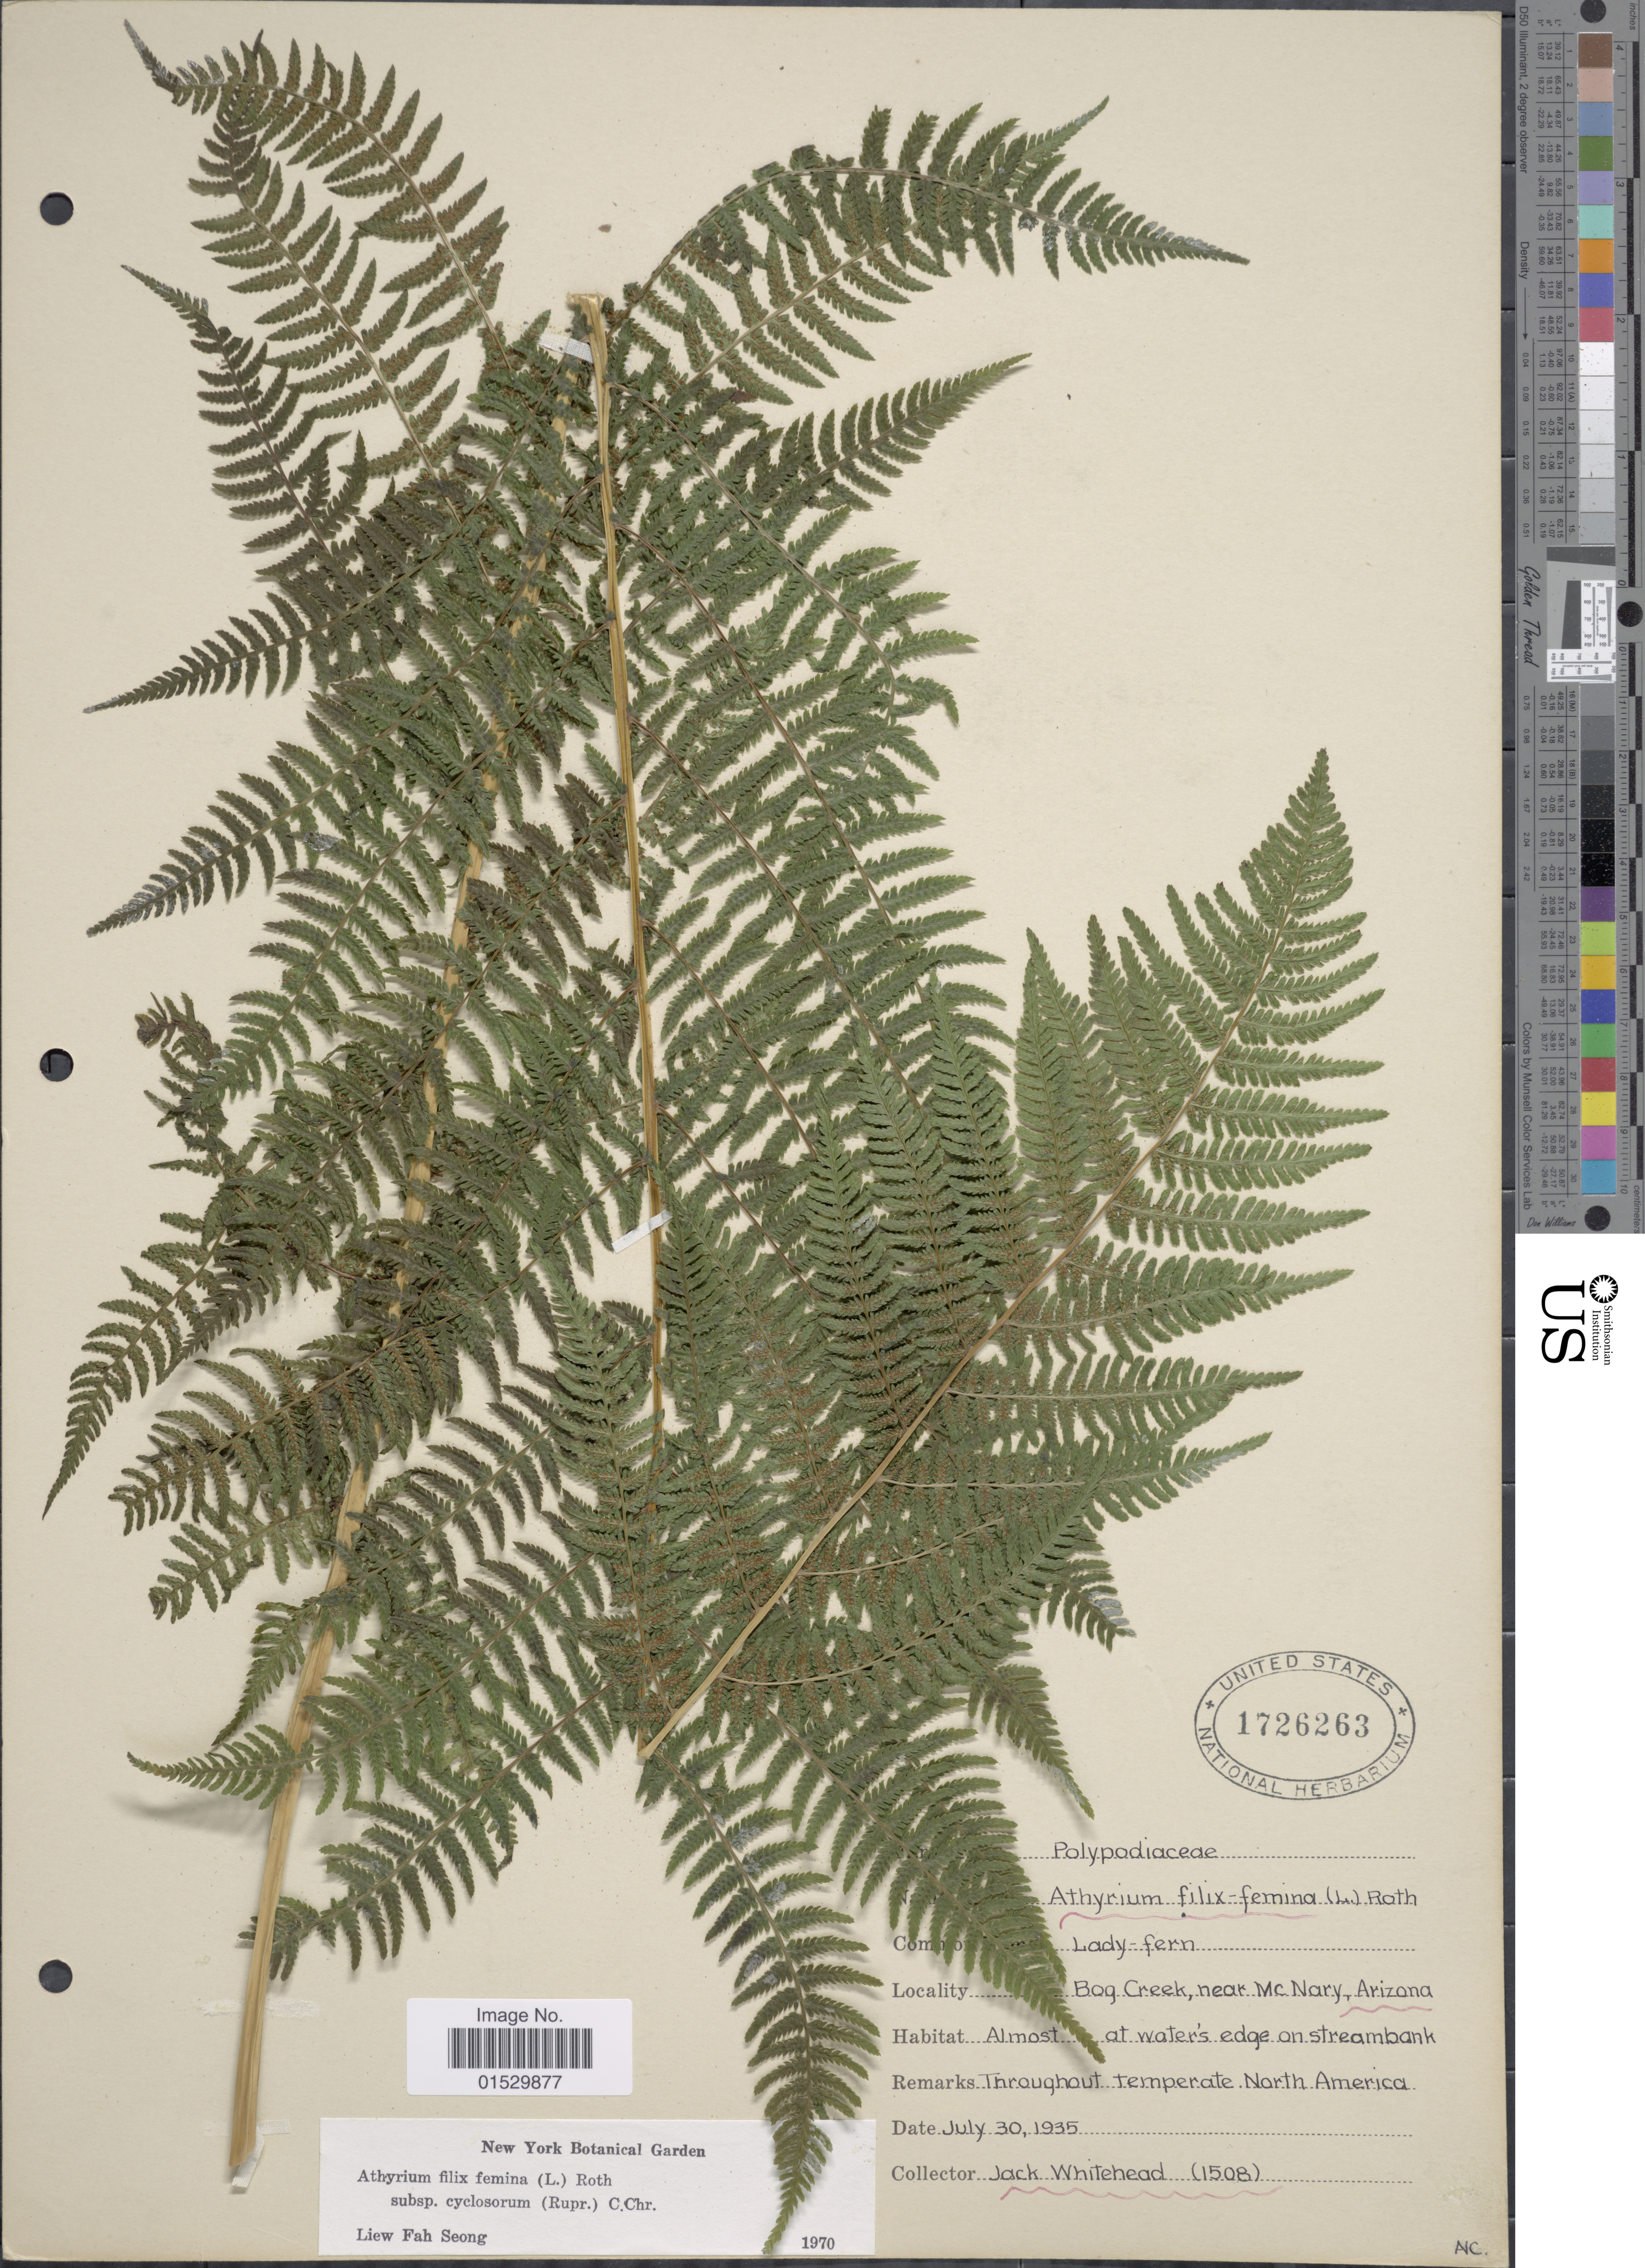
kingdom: Plantae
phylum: Tracheophyta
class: Polypodiopsida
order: Polypodiales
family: Athyriaceae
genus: Athyrium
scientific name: Athyrium filix-femina subsp. cyclosorum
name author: (Rupr.) C. Chr.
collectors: J. Whitehead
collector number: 1508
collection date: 1935-07-30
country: United States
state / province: Arizona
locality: Bog Creek, near Mc Nary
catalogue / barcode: US 1726263